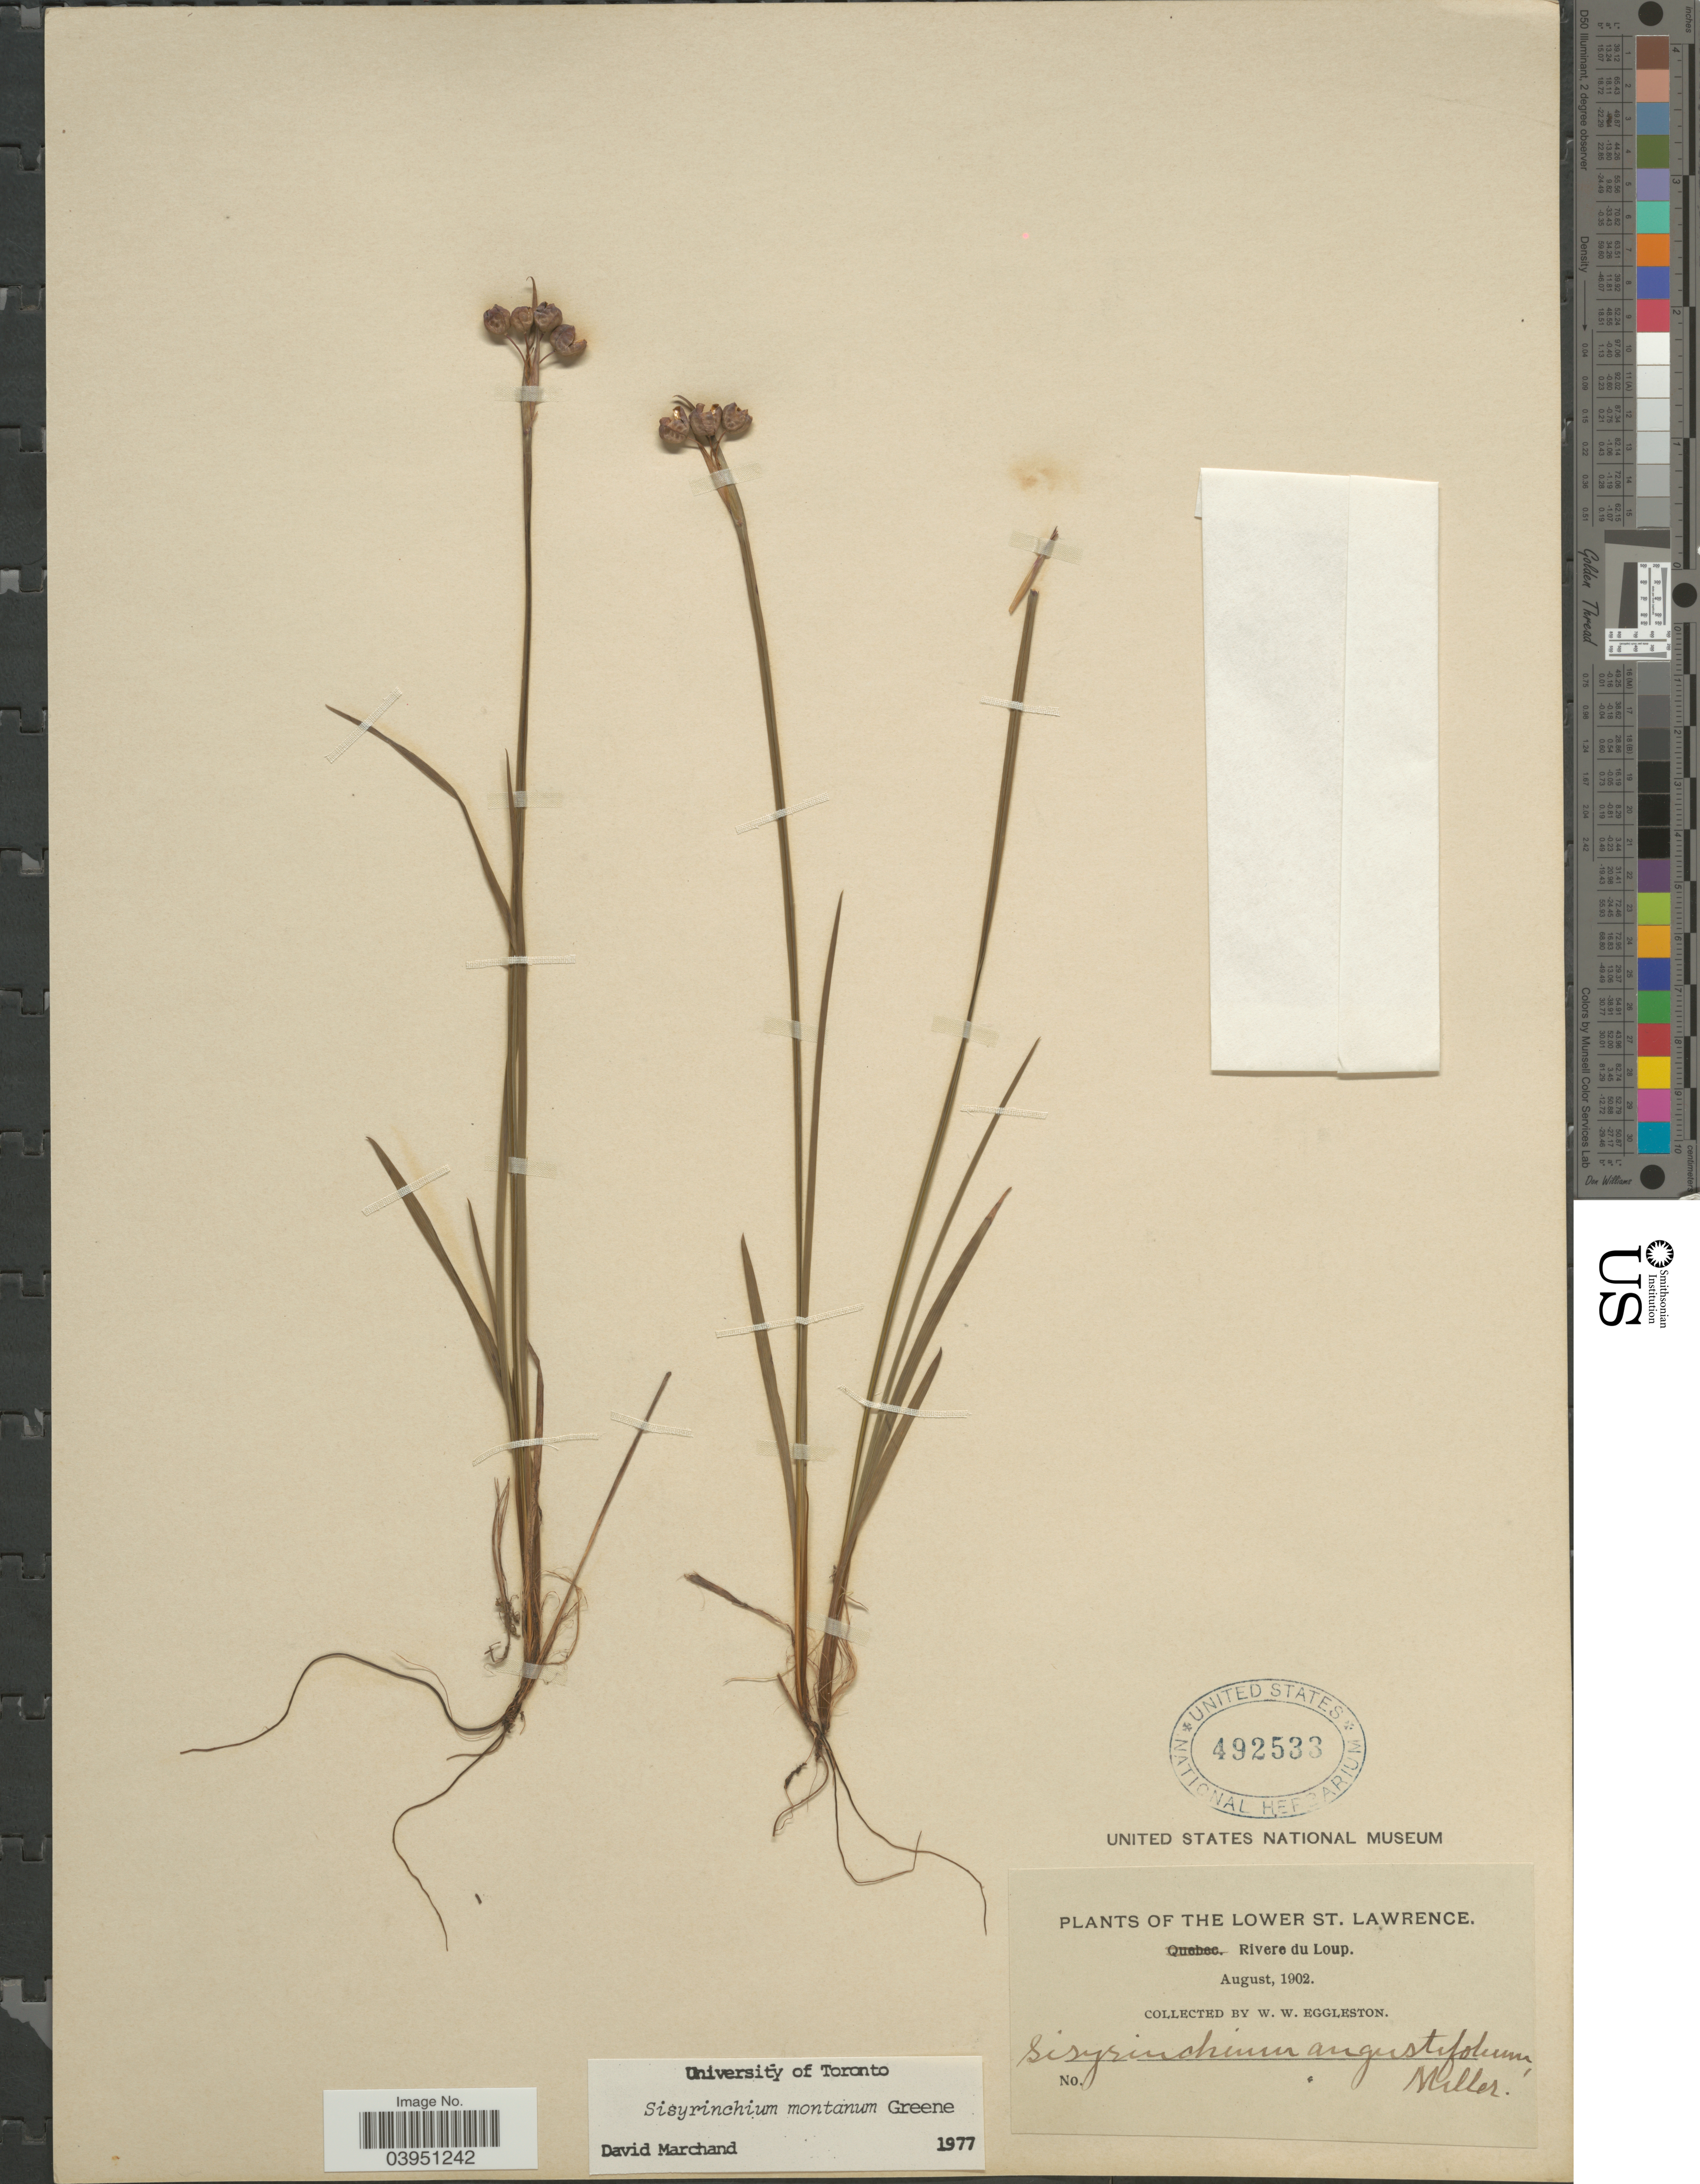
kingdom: Plantae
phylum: Tracheophyta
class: Liliopsida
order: Asparagales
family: Iridaceae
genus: Sisyrinchium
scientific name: Sisyrinchium montanum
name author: Greene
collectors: W. W. Eggleston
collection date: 1902-08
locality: The Lower St. Lawrence. Rivere du Loup.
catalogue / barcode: US 492533